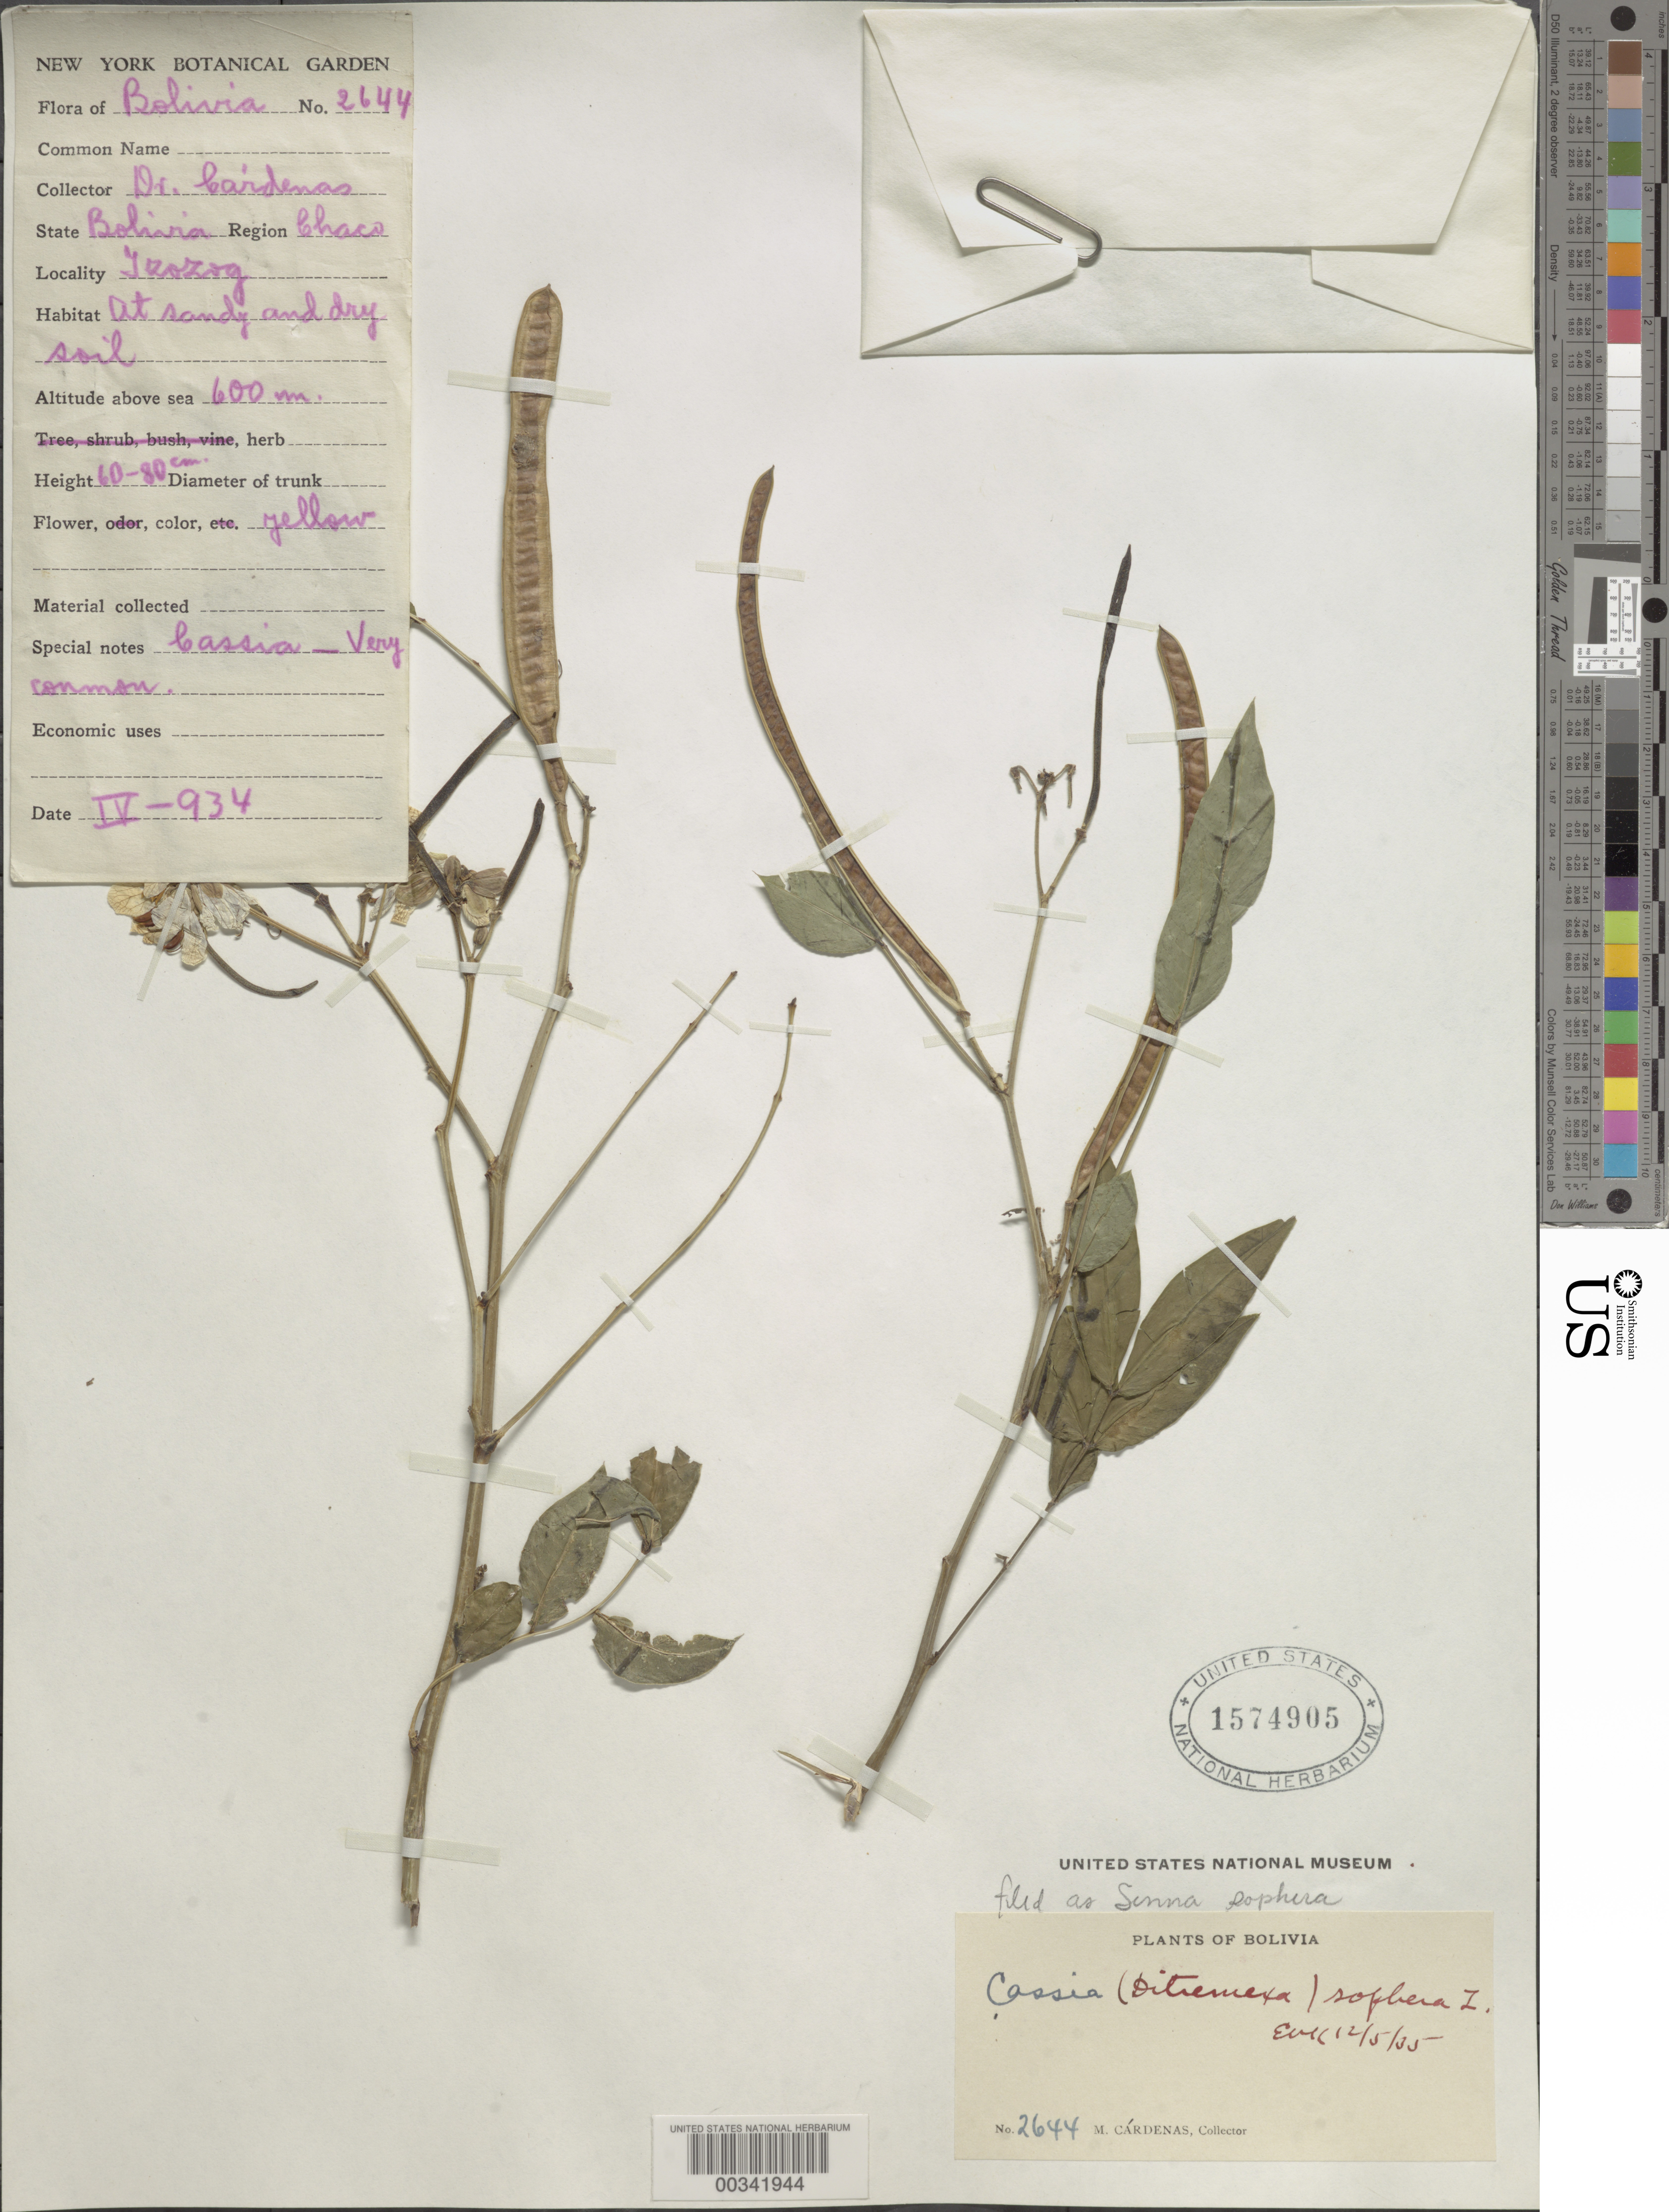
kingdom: Plantae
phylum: Tracheophyta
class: Magnoliopsida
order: Fabales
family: Fabaceae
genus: Senna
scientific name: Senna sophera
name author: (L.) Roxb.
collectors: M. Cárdenas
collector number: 2644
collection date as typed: Apr 1934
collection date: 1934-04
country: Bolivia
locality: Chaco region, Izozog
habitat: Sandy and dry soil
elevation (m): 600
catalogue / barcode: US 1574905